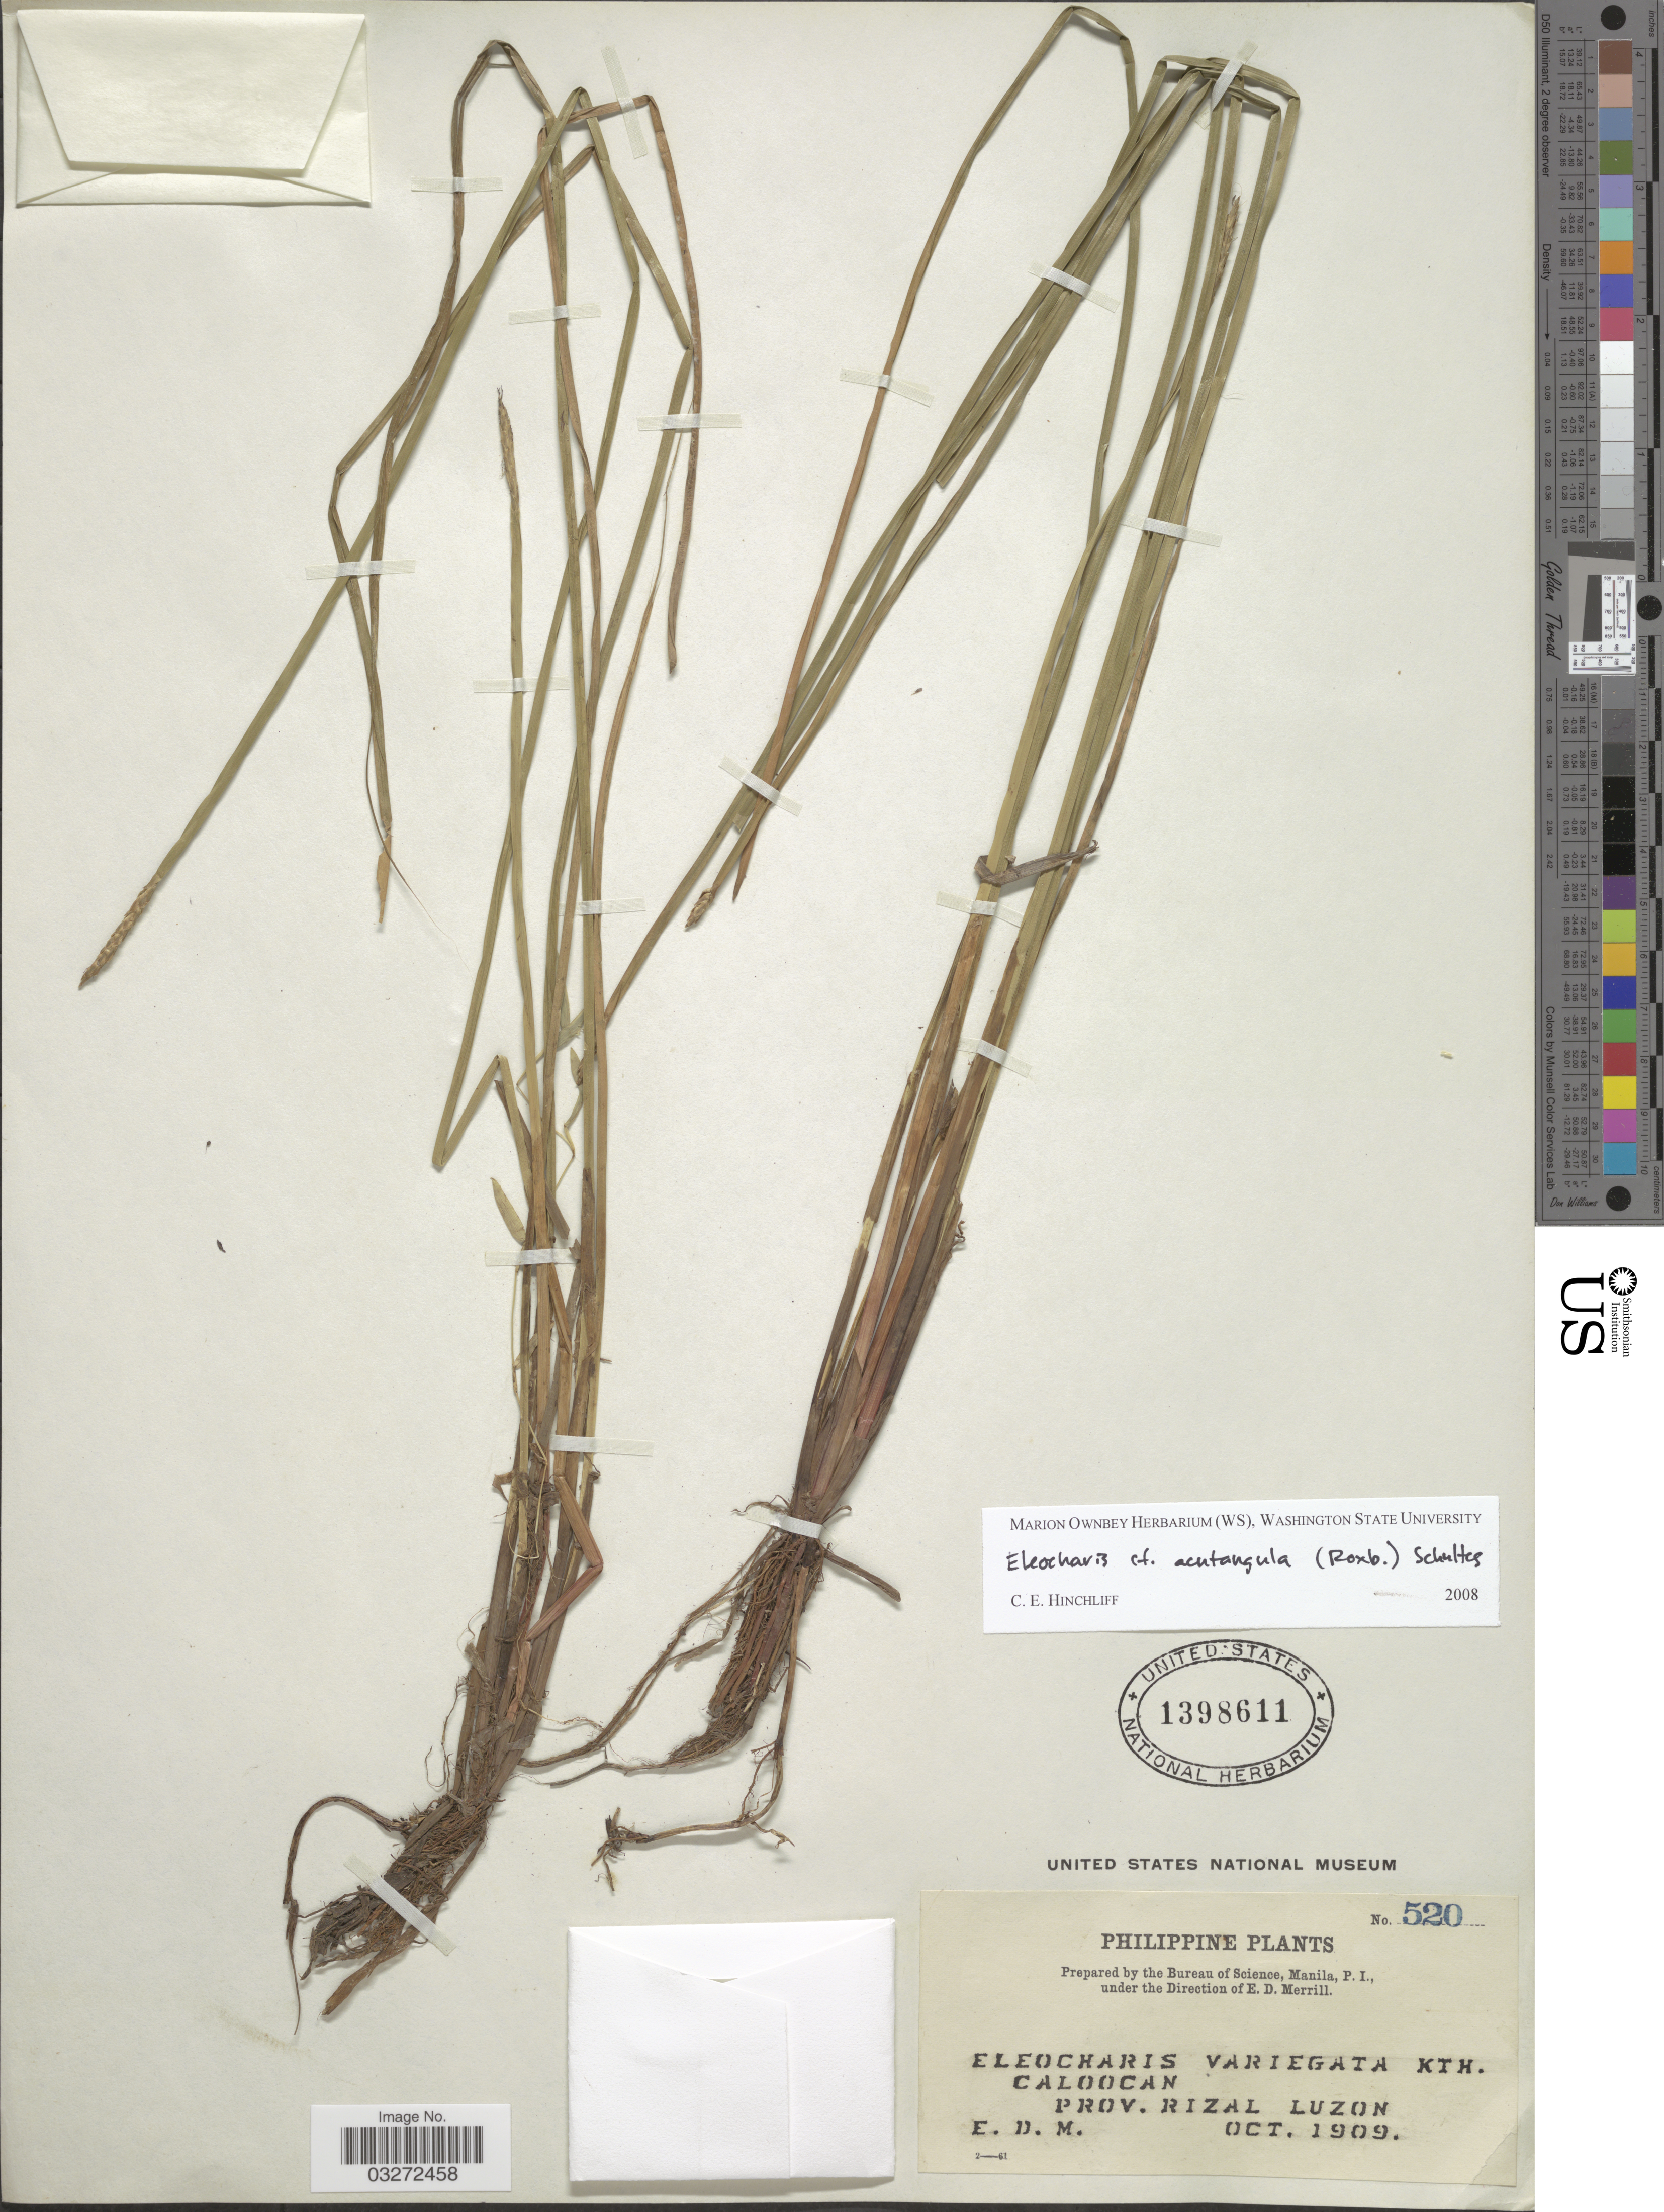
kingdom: Plantae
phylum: Tracheophyta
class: Liliopsida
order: Poales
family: Cyperaceae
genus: Eleocharis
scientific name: Eleocharis acutangula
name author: (Roxb.) Schult.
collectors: E. D. Merrill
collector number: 520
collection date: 1909-10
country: Philippines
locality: Caloocan. Prov. Rizal Luzon.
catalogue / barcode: US 1398611